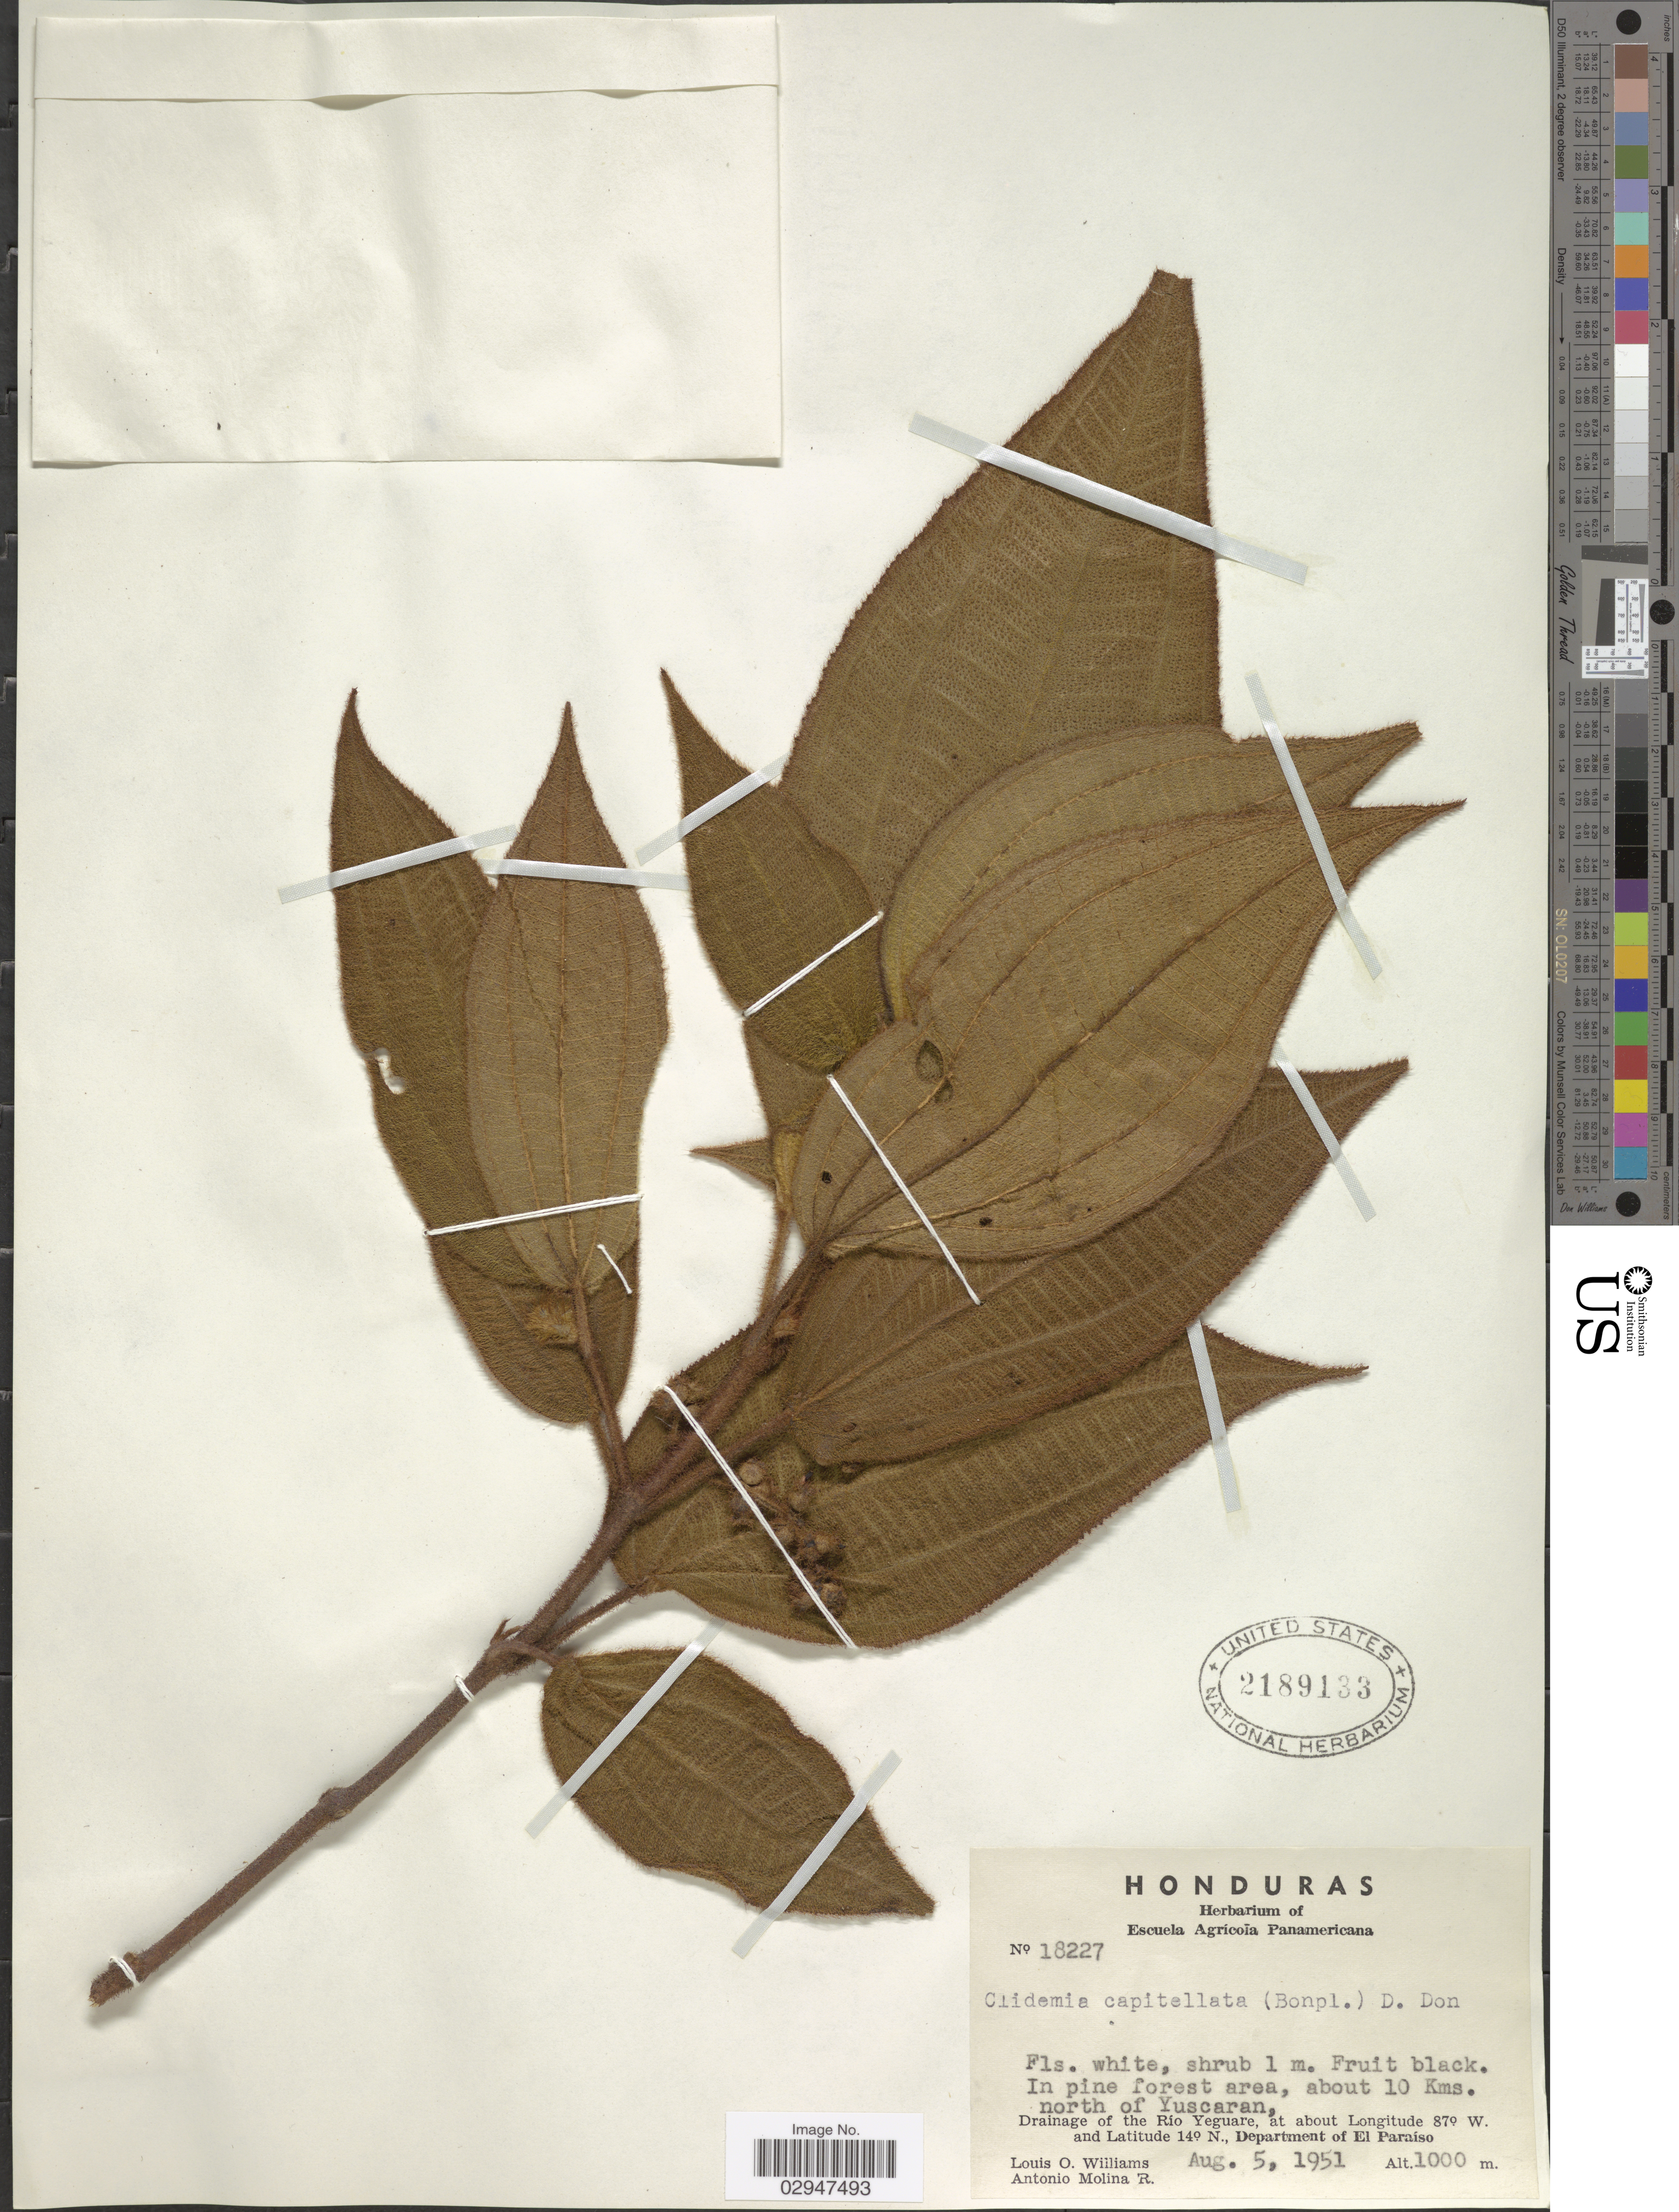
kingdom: Plantae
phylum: Tracheophyta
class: Magnoliopsida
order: Myrtales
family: Melastomataceae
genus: Clidemia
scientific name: Clidemia capitellata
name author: (Bonpl.) D. Don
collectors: L. O. Williams & A. Molina R.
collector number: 18227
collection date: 1951-08-05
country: Honduras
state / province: El Paraíso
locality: About 10 Kms. north of Yuscaran, Drainage of the Río Yeguare, Department of El Paraíso.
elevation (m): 1000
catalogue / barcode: US 2189133